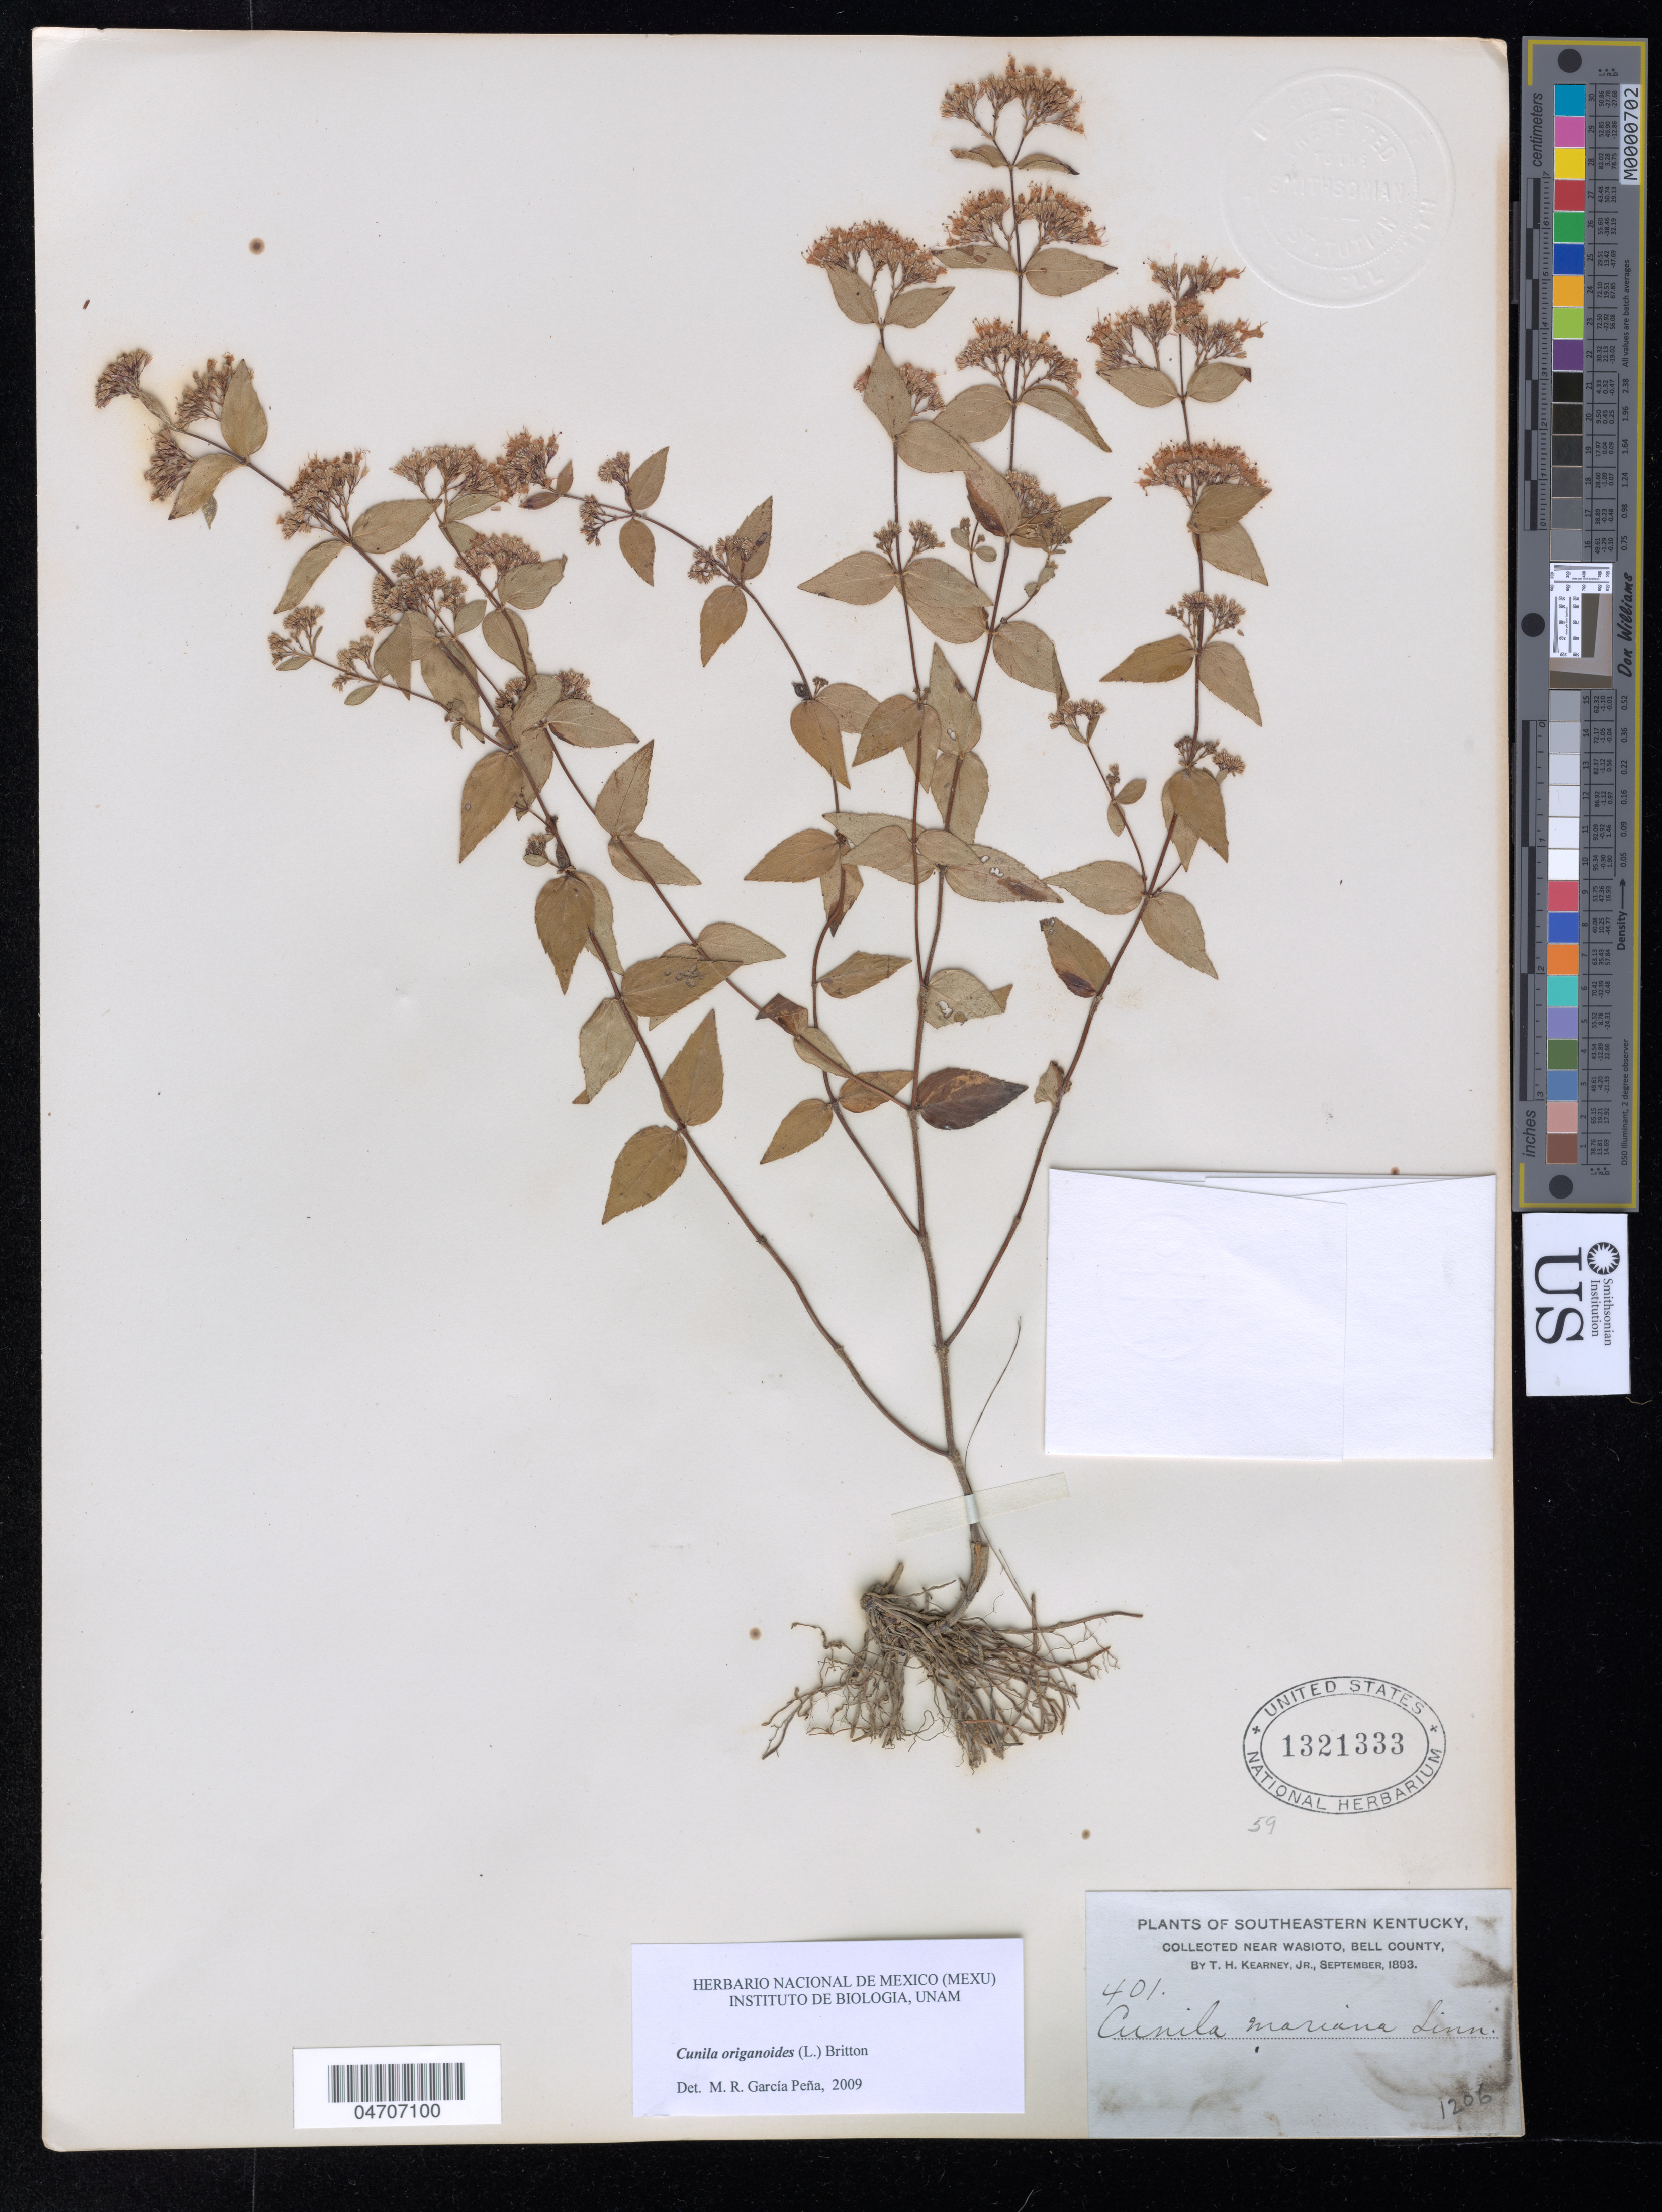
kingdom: Plantae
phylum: Tracheophyta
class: Magnoliopsida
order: Lamiales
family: Lamiaceae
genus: Cunila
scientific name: Cunila origanoides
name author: (L.) Britton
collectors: T. H. Kearney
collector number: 401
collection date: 1893-09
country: United States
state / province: Kentucky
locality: Southeastern Kentucky, near Wasioto, Bell County.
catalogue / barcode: US 1321333